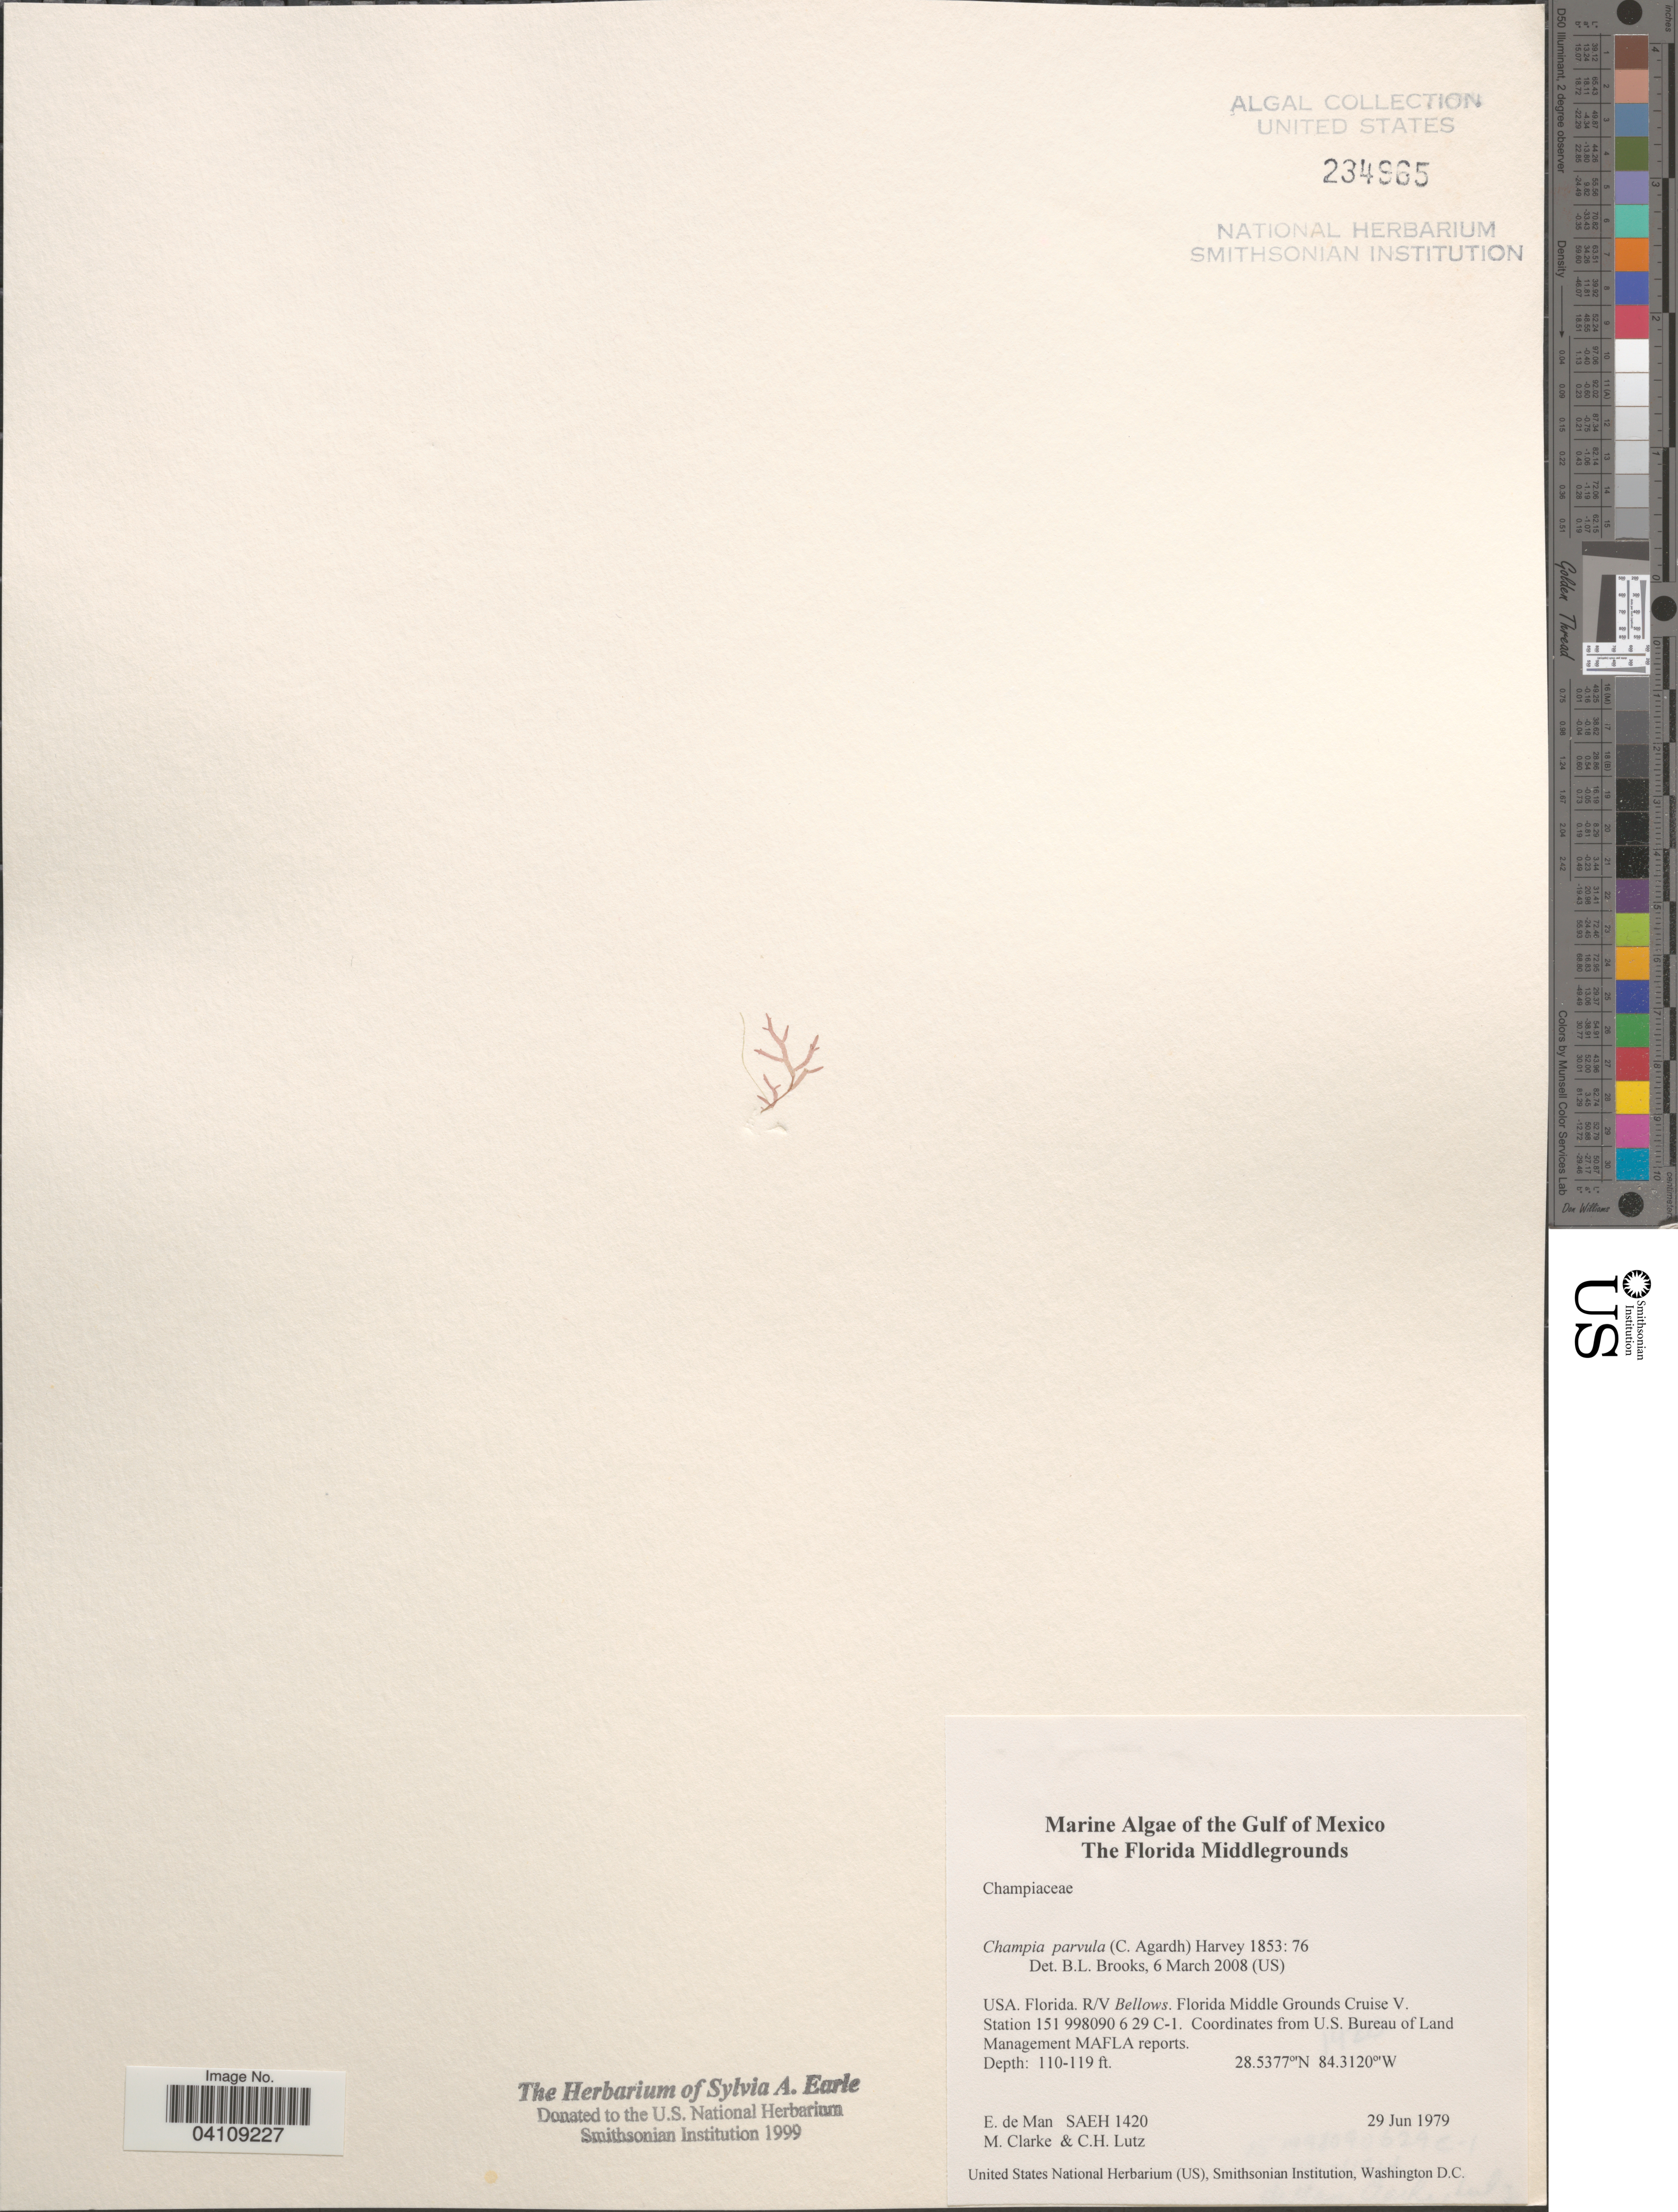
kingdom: Plantae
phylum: Rhodophyta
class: Florideophyceae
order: Rhodymeniales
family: Champiaceae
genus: Champia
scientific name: Champia parvula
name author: (C. Agardh) Harv.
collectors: E. de Man, M. Clarke & C. Lutz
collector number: SAEH 1420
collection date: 1979-06-29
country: United States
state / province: Florida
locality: Gulf of Mexico. The Florida Middlegrounds. Florida. R/V Bellows. Florida Middle Grounds Cruise V. Station 151 998090 6 29 C-1.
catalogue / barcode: US 234965